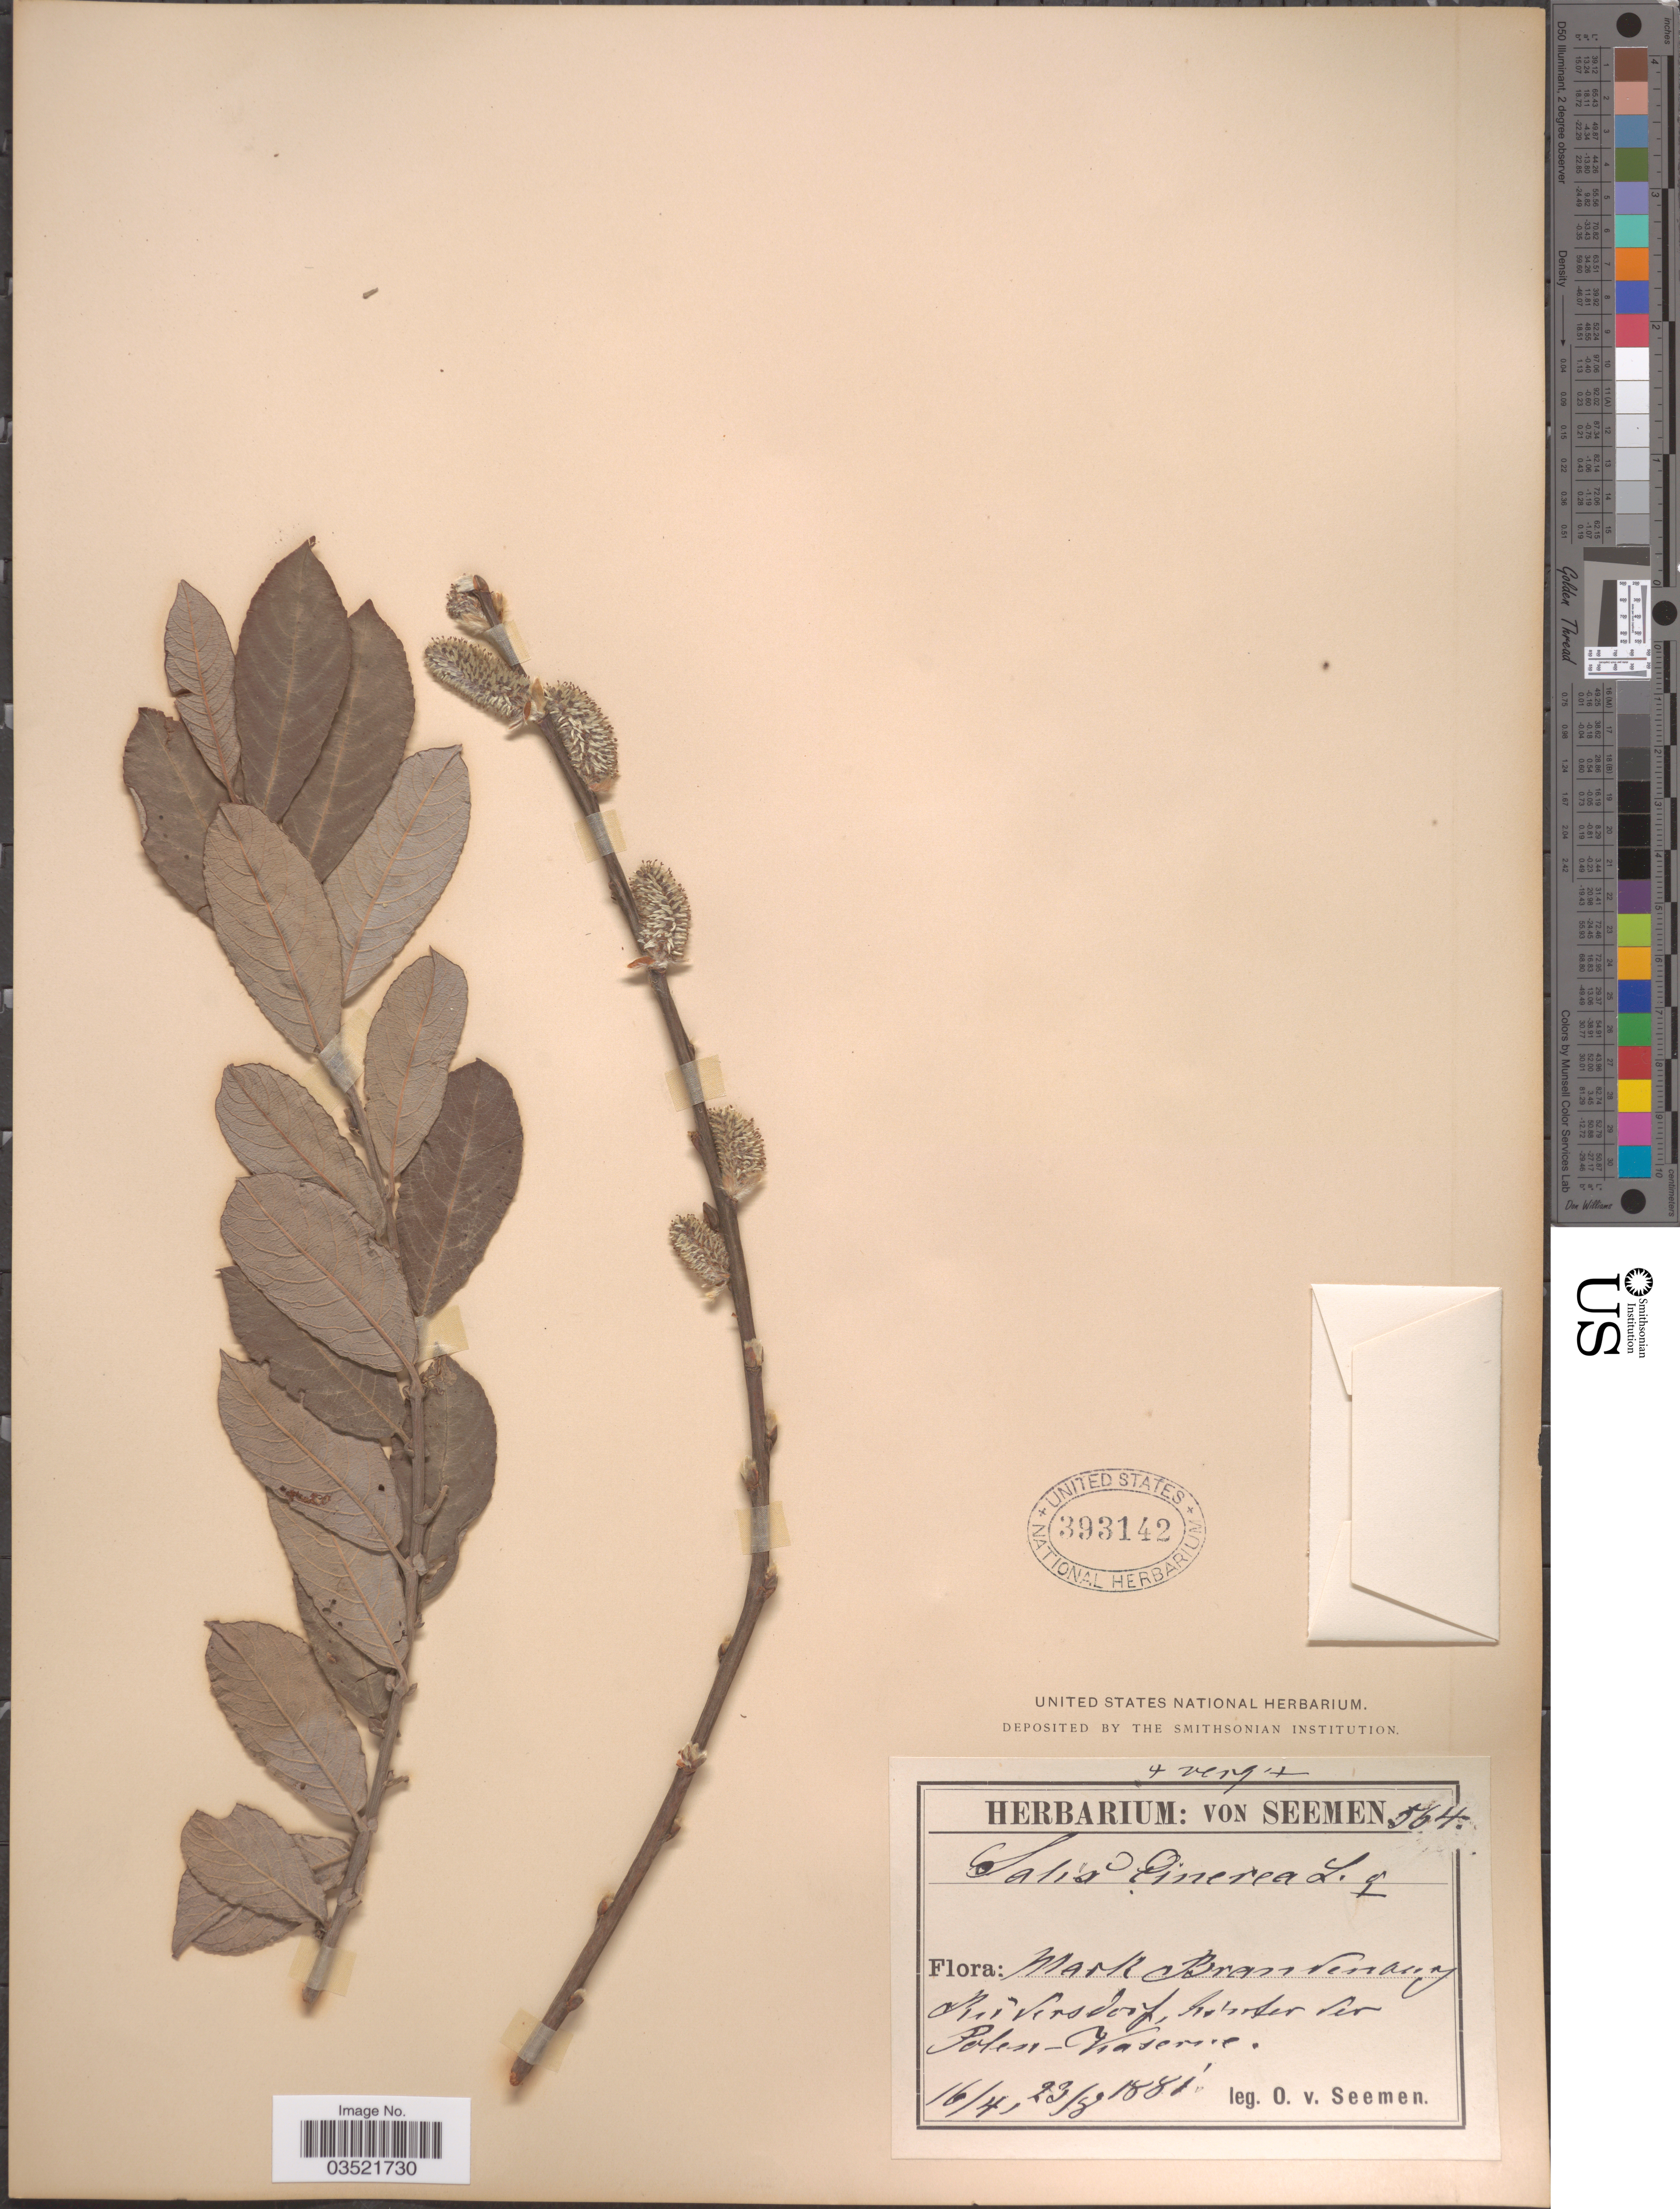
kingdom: Plantae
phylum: Tracheophyta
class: Magnoliopsida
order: Malpighiales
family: Salicaceae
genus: Salix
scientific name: Salix cinerea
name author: L.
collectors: K. O. von Seemen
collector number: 564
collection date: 1881-04-16/1881-08-23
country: Germany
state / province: Brandenburg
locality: Mark Brandenburg Rudersdorf hinter der Polen-Kaserme [interpreted].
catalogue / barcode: US 393142